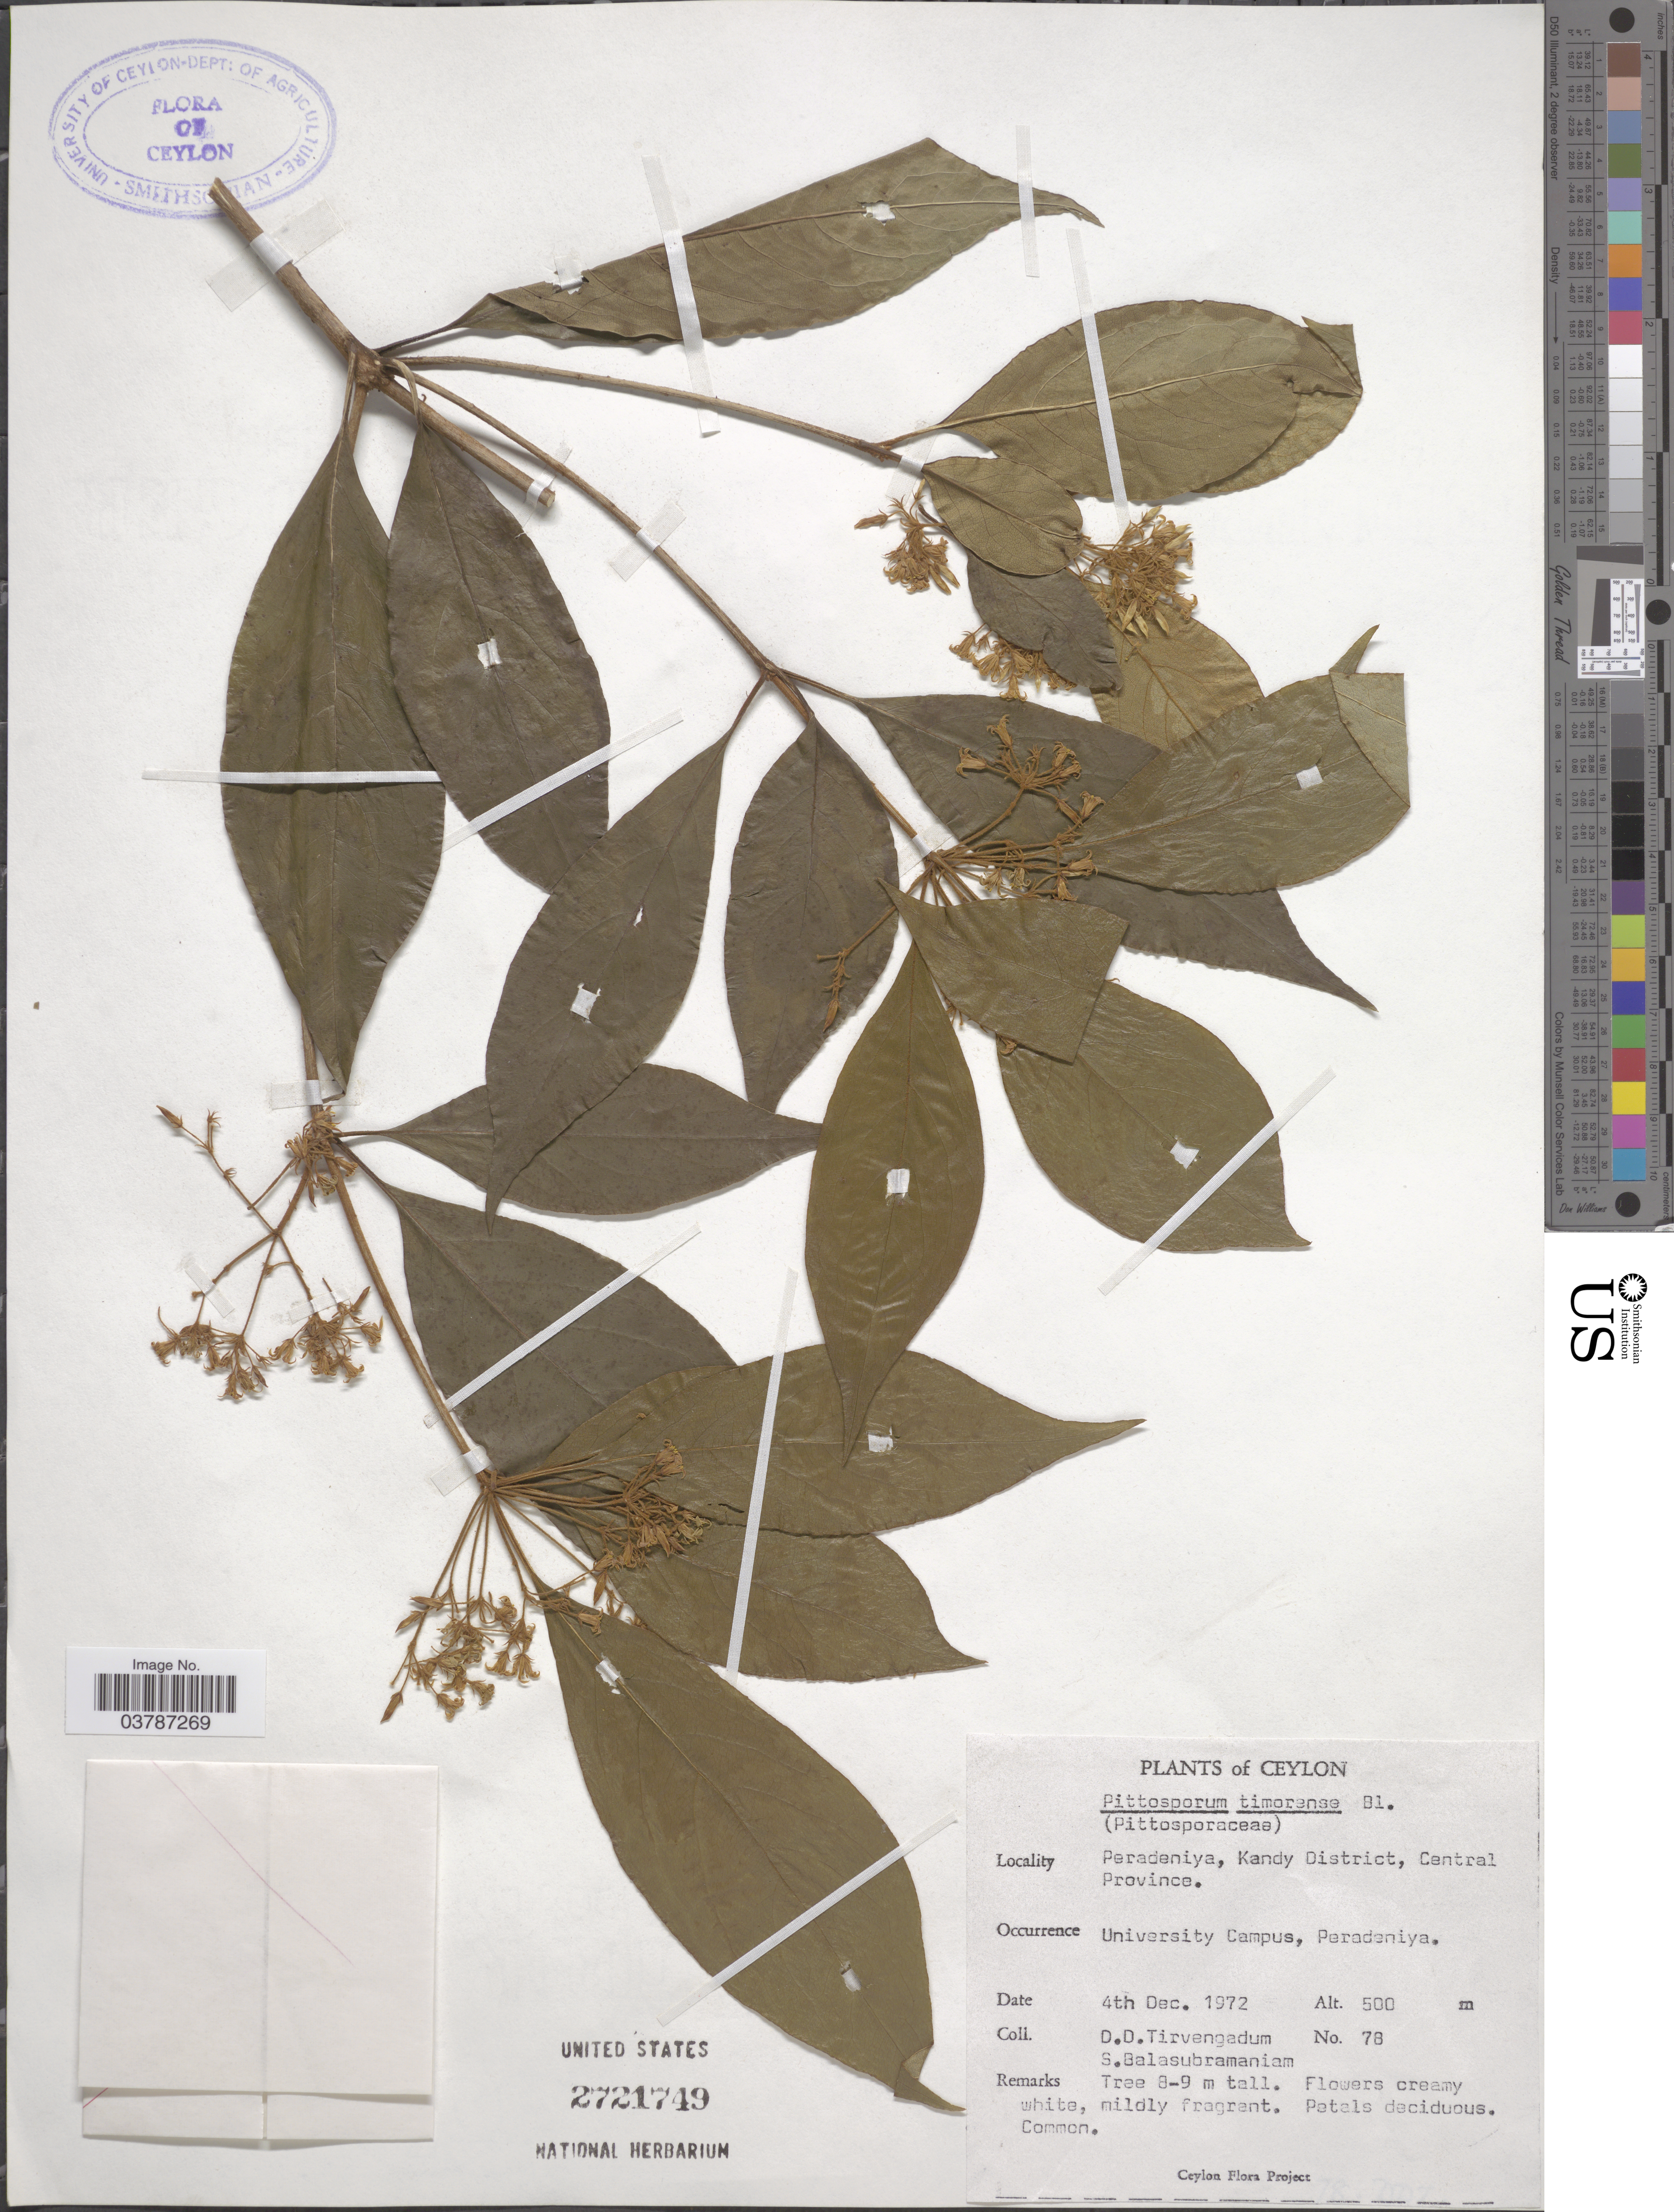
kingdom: Plantae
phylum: Tracheophyta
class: Magnoliopsida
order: Apiales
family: Pittosporaceae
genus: Pittosporum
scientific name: Pittosporum timorense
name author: Blume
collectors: D. Tirvengadum & S. Balasubramaniam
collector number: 78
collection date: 1972-12-04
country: Sri Lanka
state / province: Central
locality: Ceylon. Peradeniya, Kandy District, Central Province. University Campus.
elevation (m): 500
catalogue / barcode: US 2721749